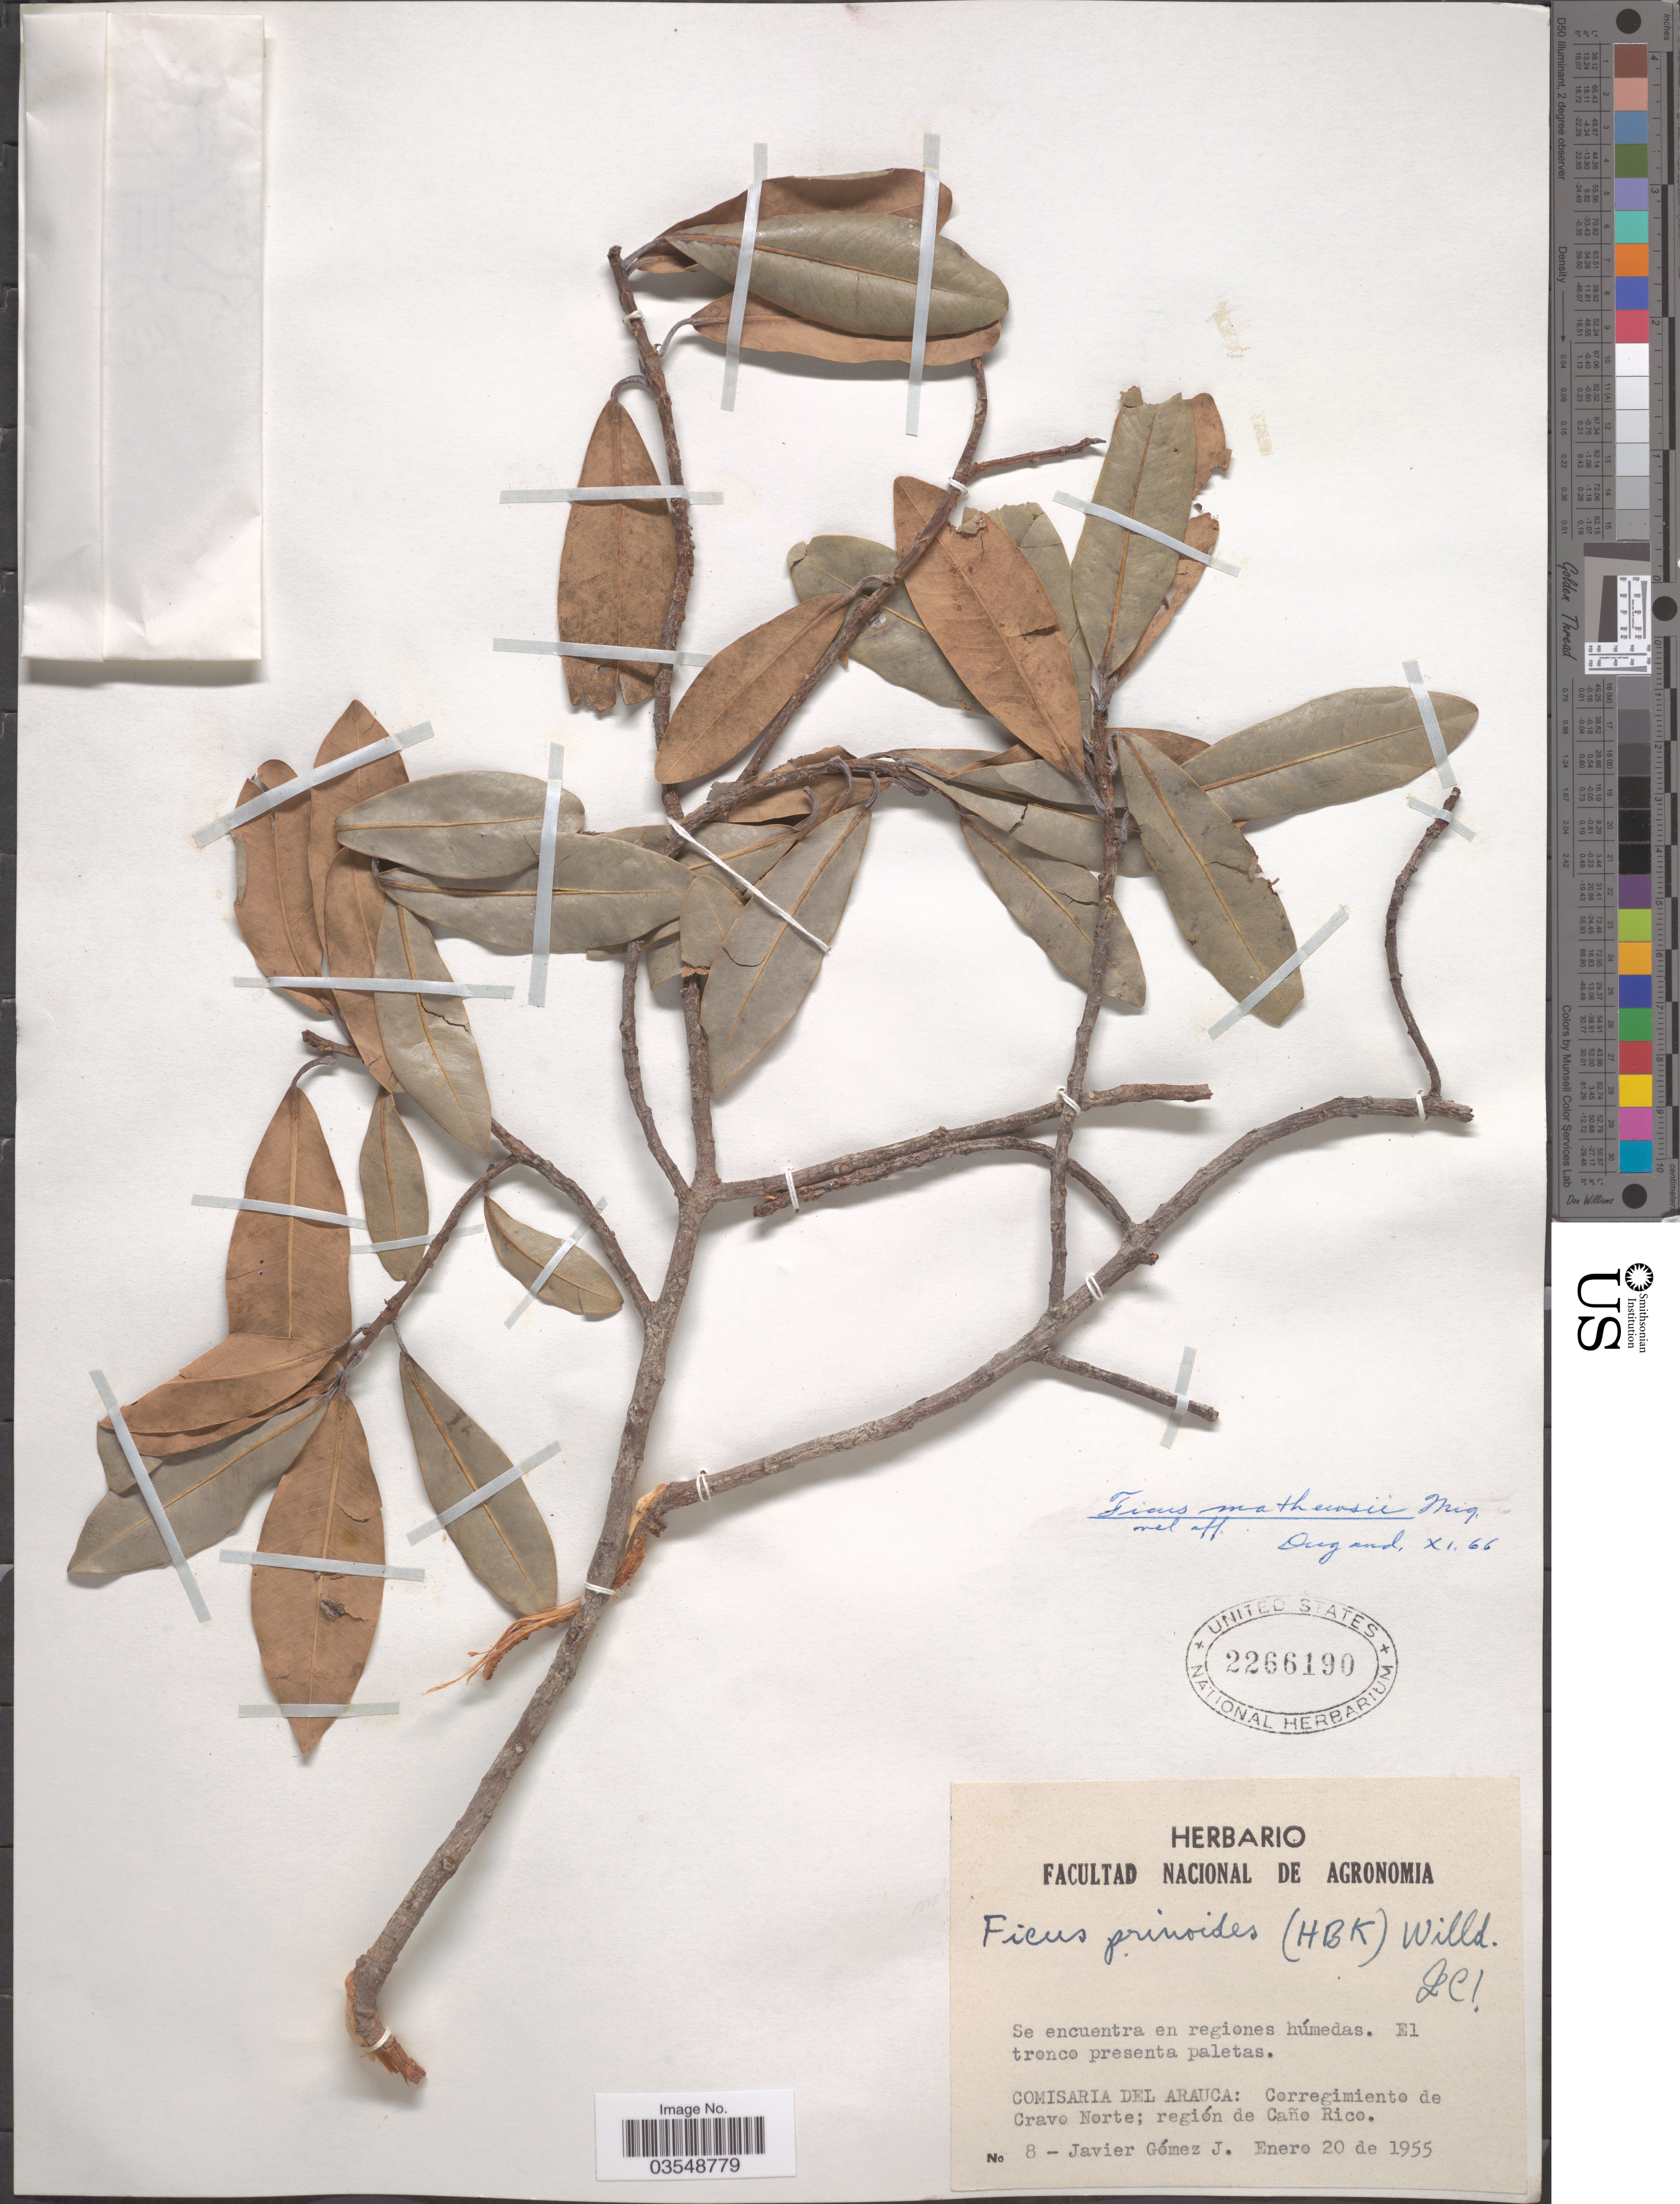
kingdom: Plantae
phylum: Tracheophyta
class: Magnoliopsida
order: Rosales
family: Moraceae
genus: Ficus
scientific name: Ficus mathewsii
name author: (Miq.) Miq.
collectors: G. Javier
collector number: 8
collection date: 1955-01-20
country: Colombia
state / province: Arauca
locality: Comisaria del Aruaca: Corregimiento de Cravo Norte; región de Caño Rico.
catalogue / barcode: US 2266190